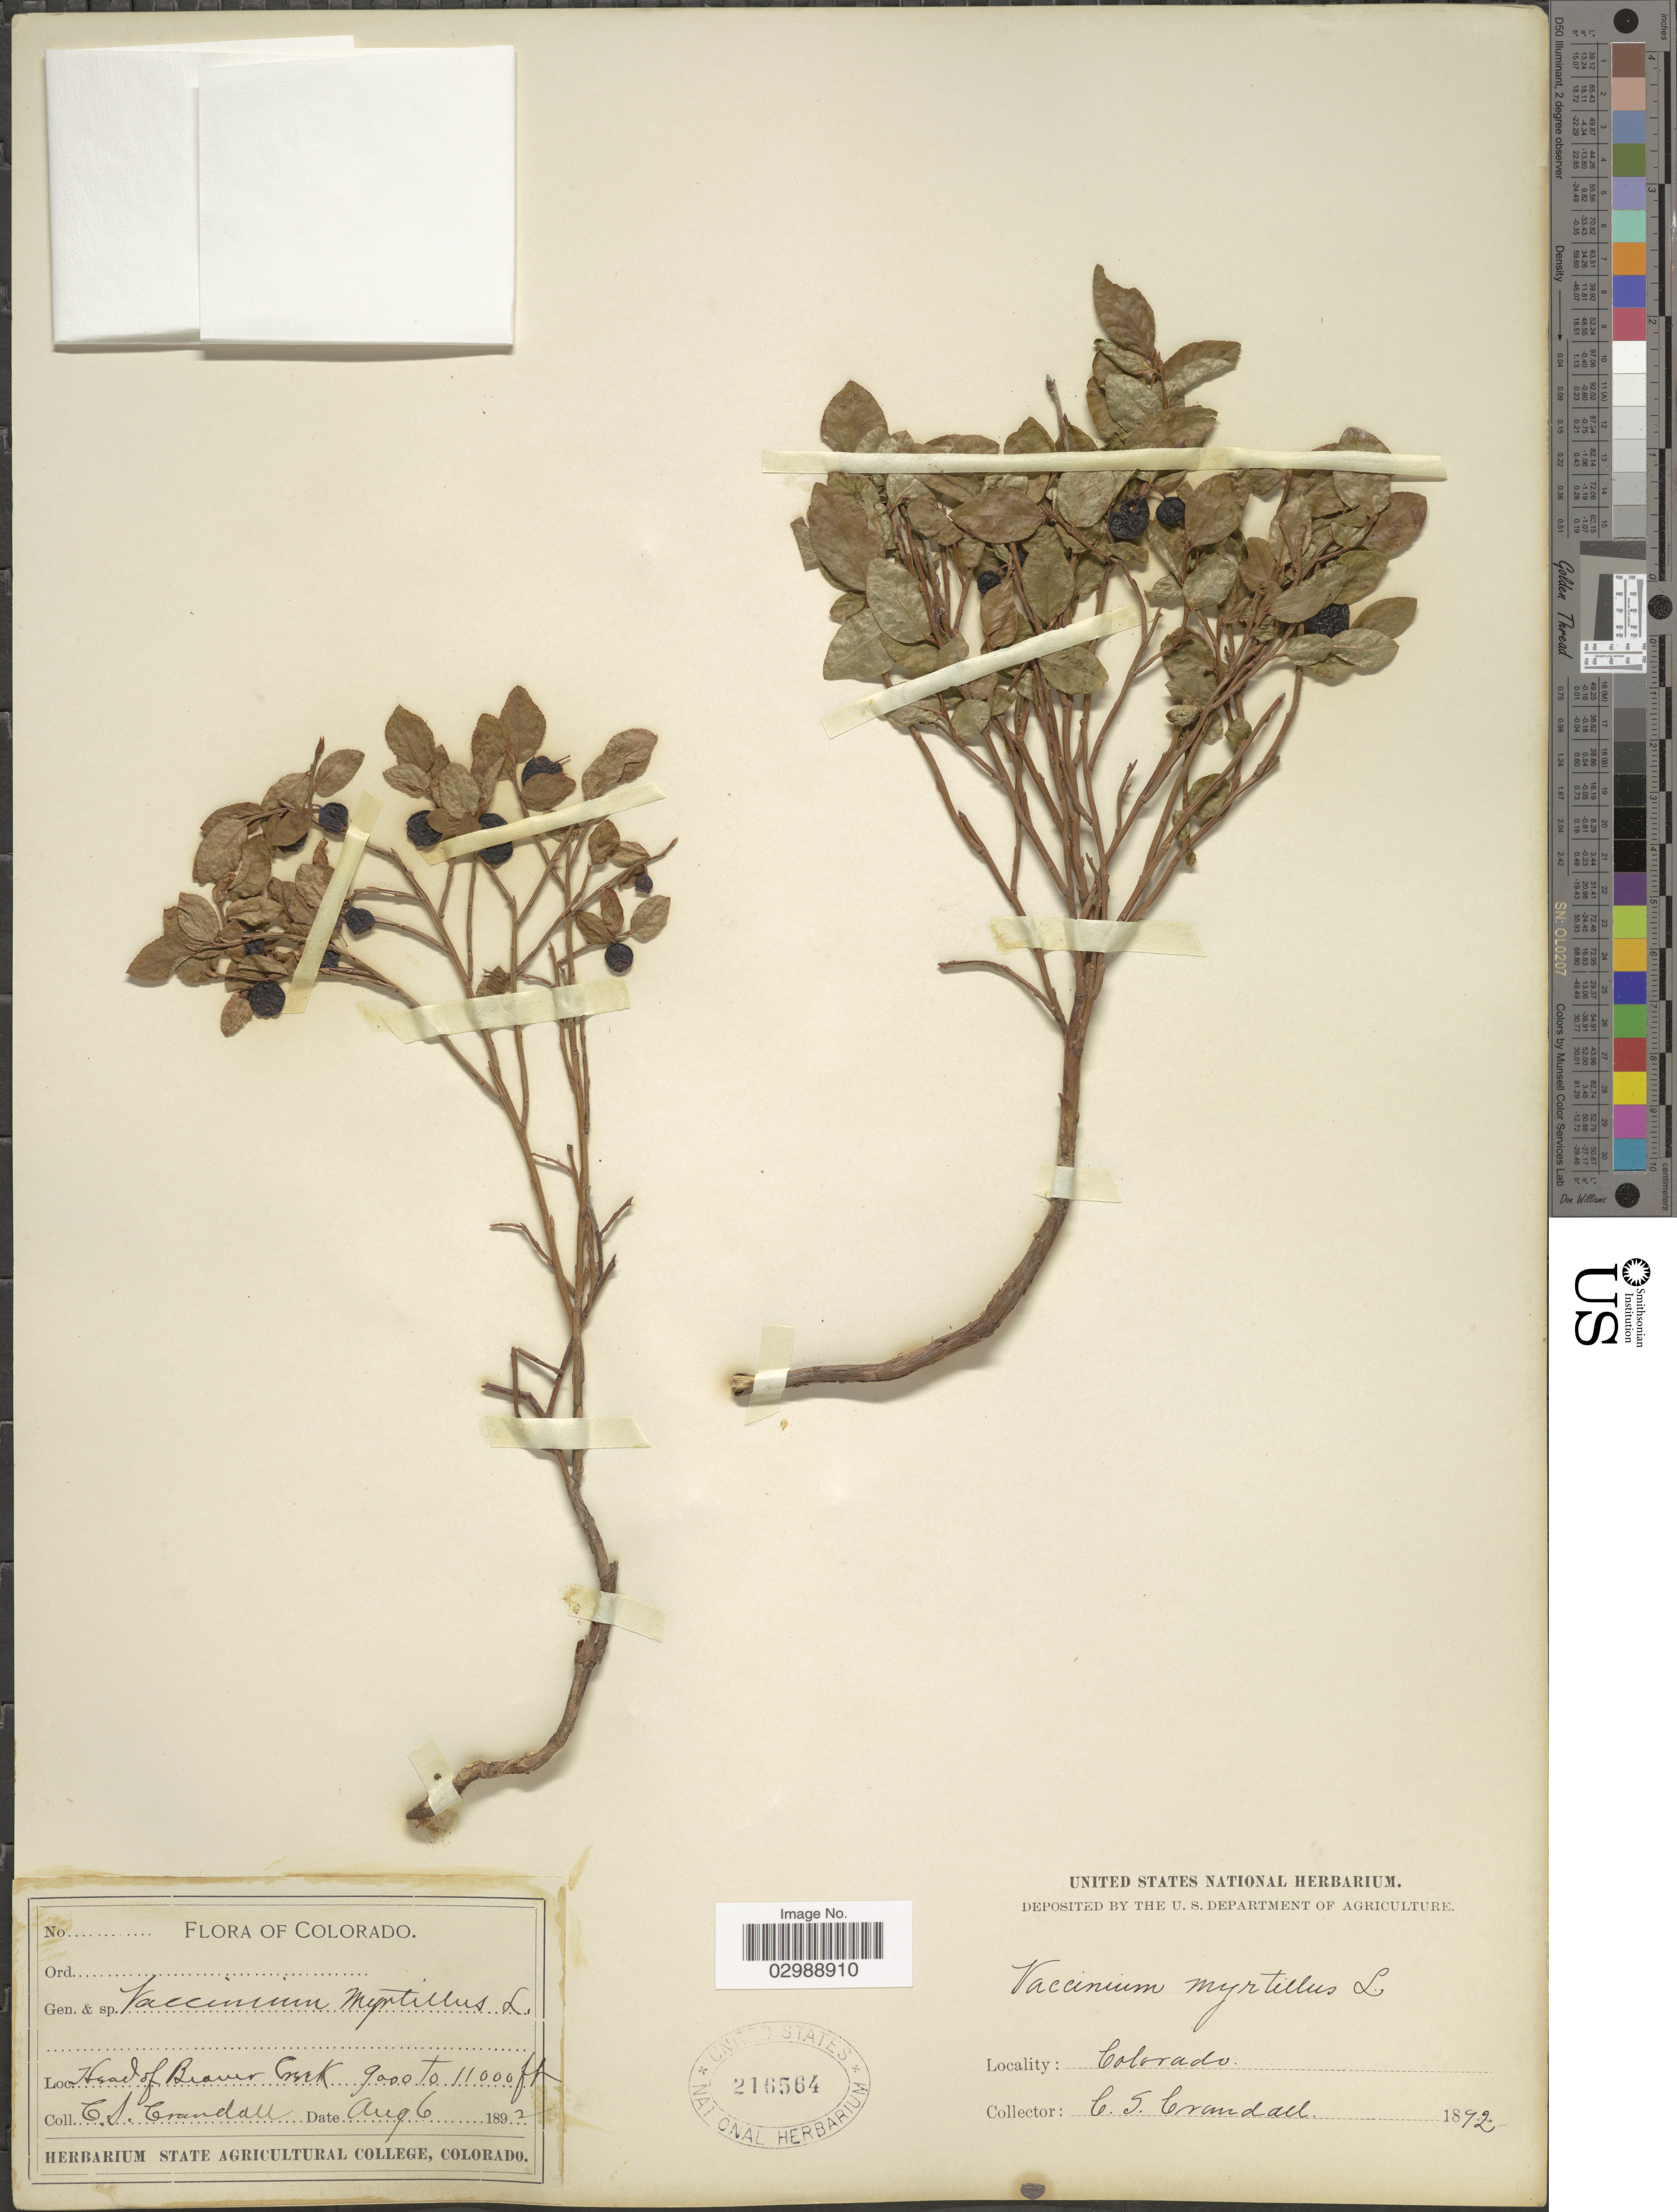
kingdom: Plantae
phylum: Tracheophyta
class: Magnoliopsida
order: Ericales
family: Ericaceae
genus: Vaccinium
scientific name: Vaccinium oreophilum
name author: Rydb.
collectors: C. Crandall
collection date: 1892-08-06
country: United States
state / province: Colorado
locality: Head of Beaver Creek.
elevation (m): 2743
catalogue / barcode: US 216564